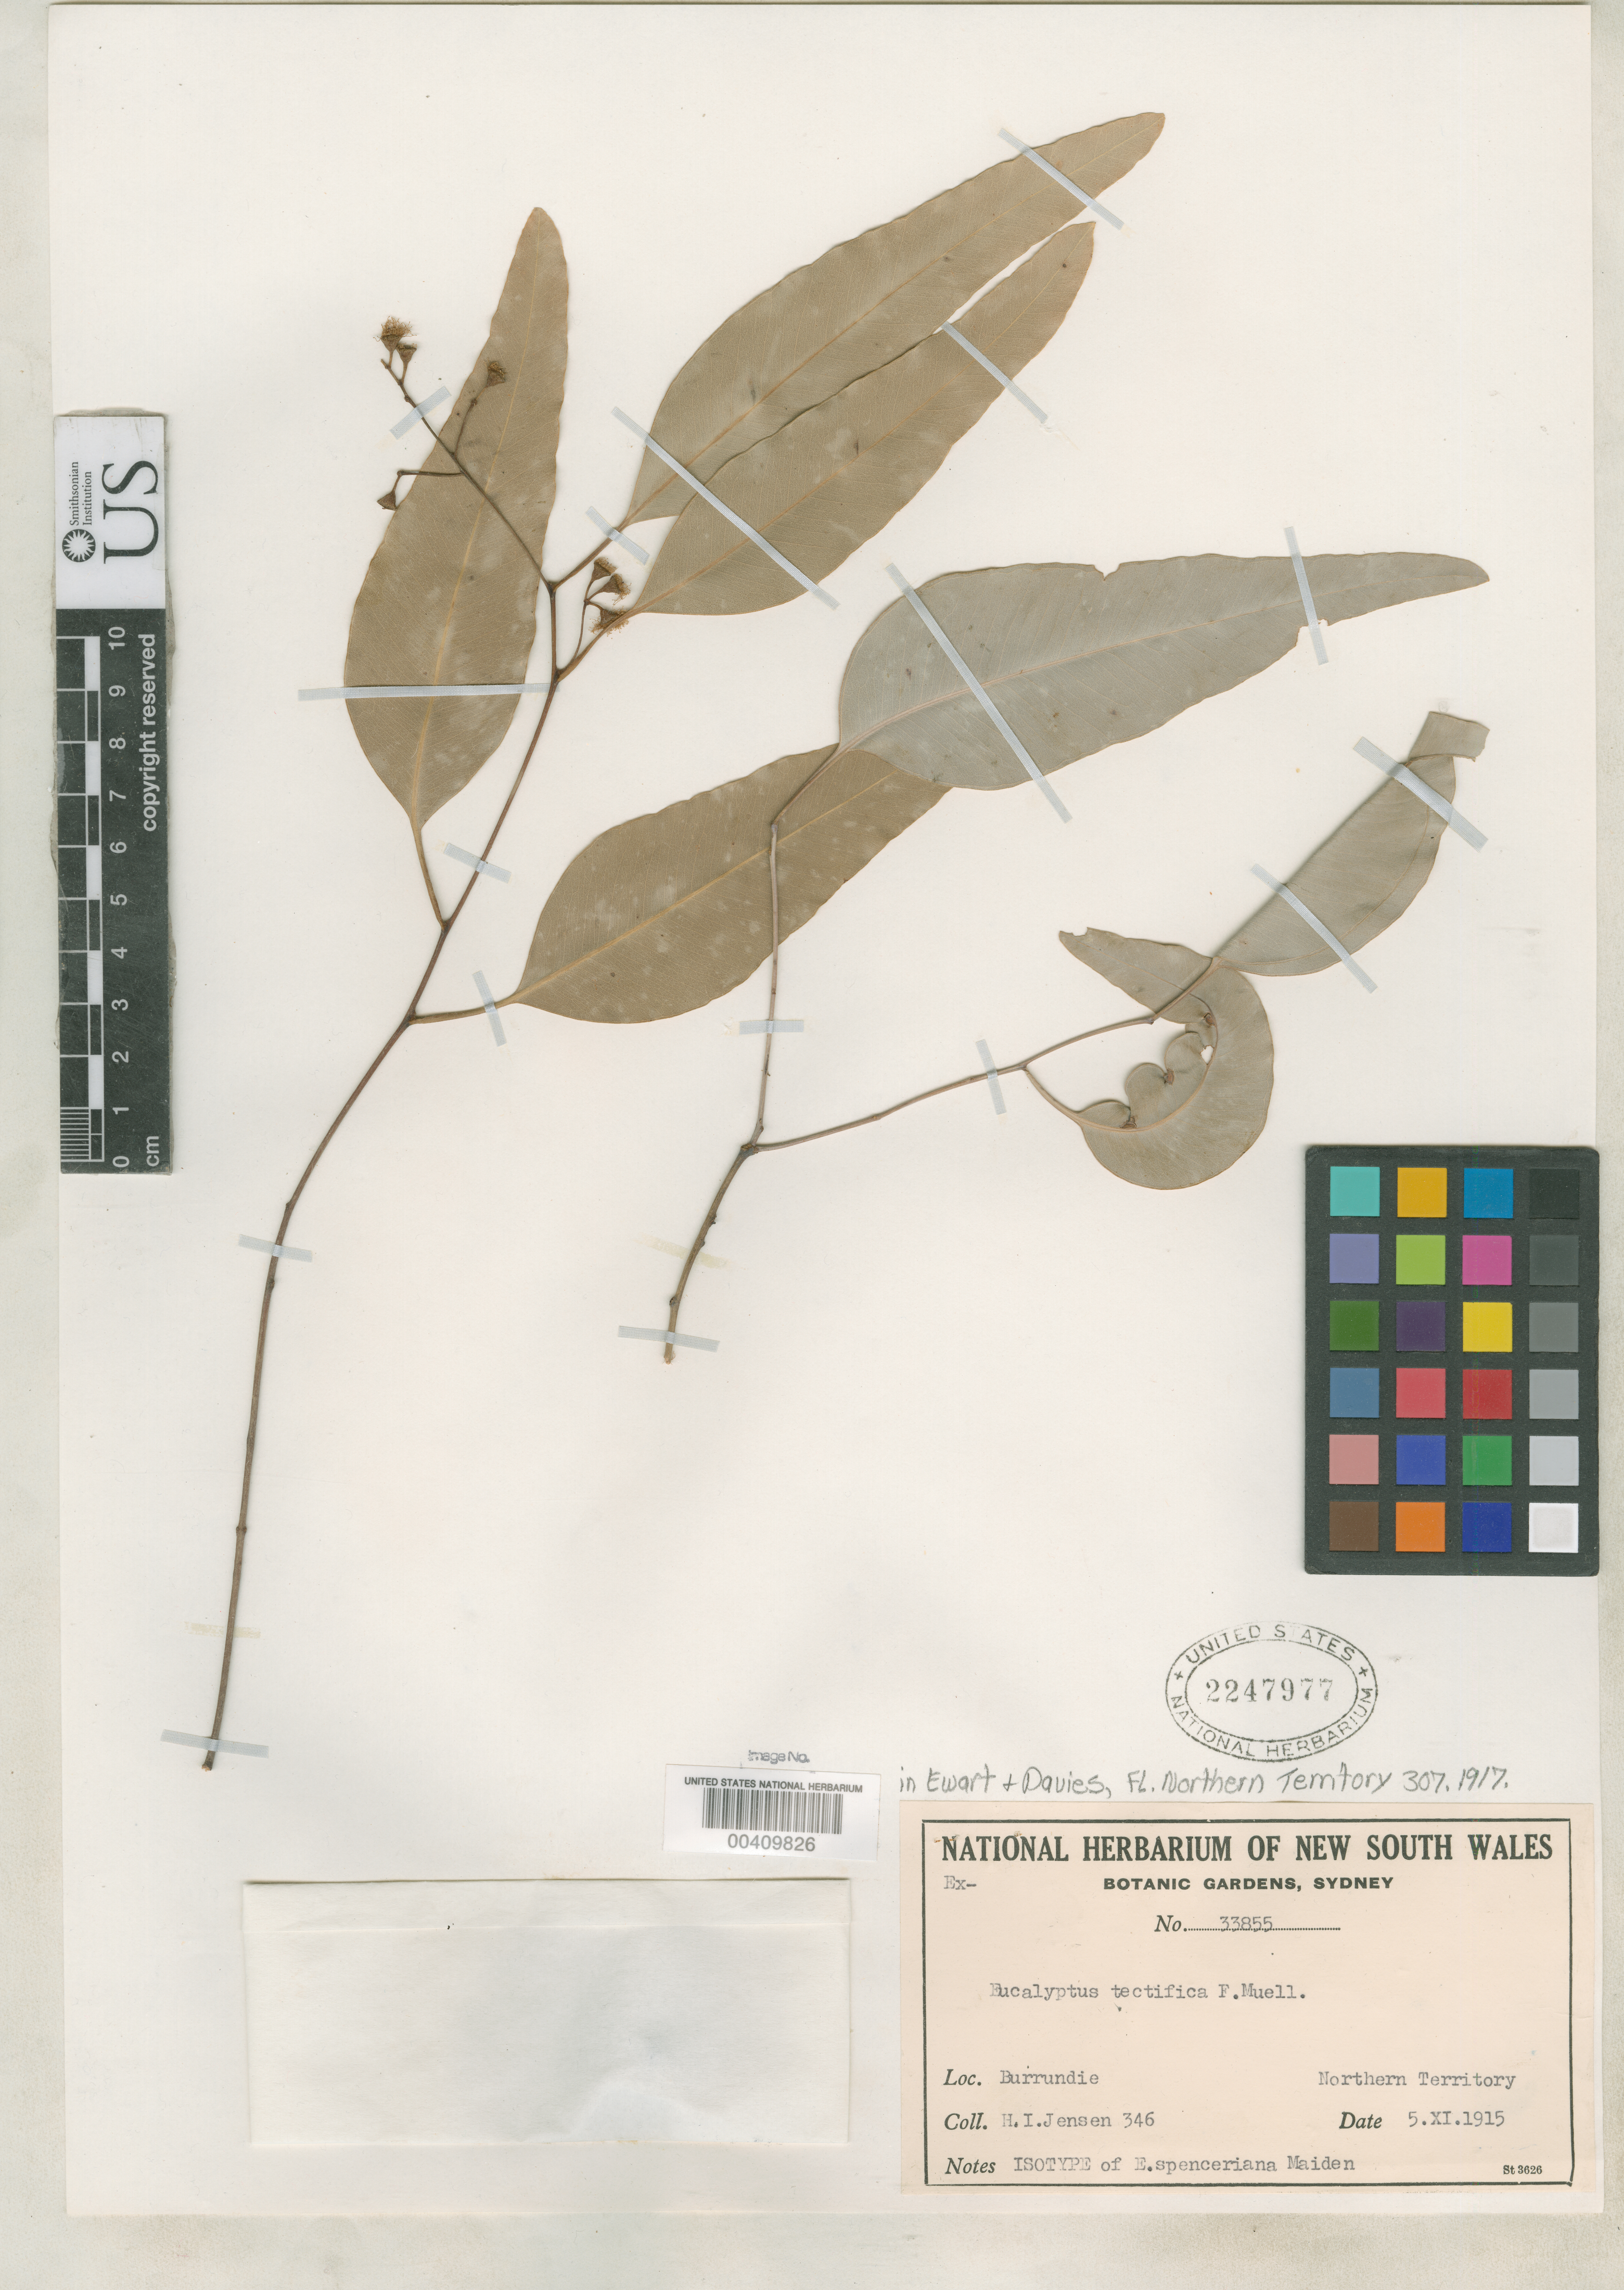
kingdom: Plantae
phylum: Tracheophyta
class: Magnoliopsida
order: Myrtales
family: Myrtaceae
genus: Eucalyptus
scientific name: Eucalyptus spenceriana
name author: Maiden in Ewart & O.B. Davies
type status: Isotype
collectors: H. I. Jensen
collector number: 33855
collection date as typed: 05 Nov 1915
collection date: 1915-11-05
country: Australia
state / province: Northern Territory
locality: Burrundie.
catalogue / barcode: US 2247977